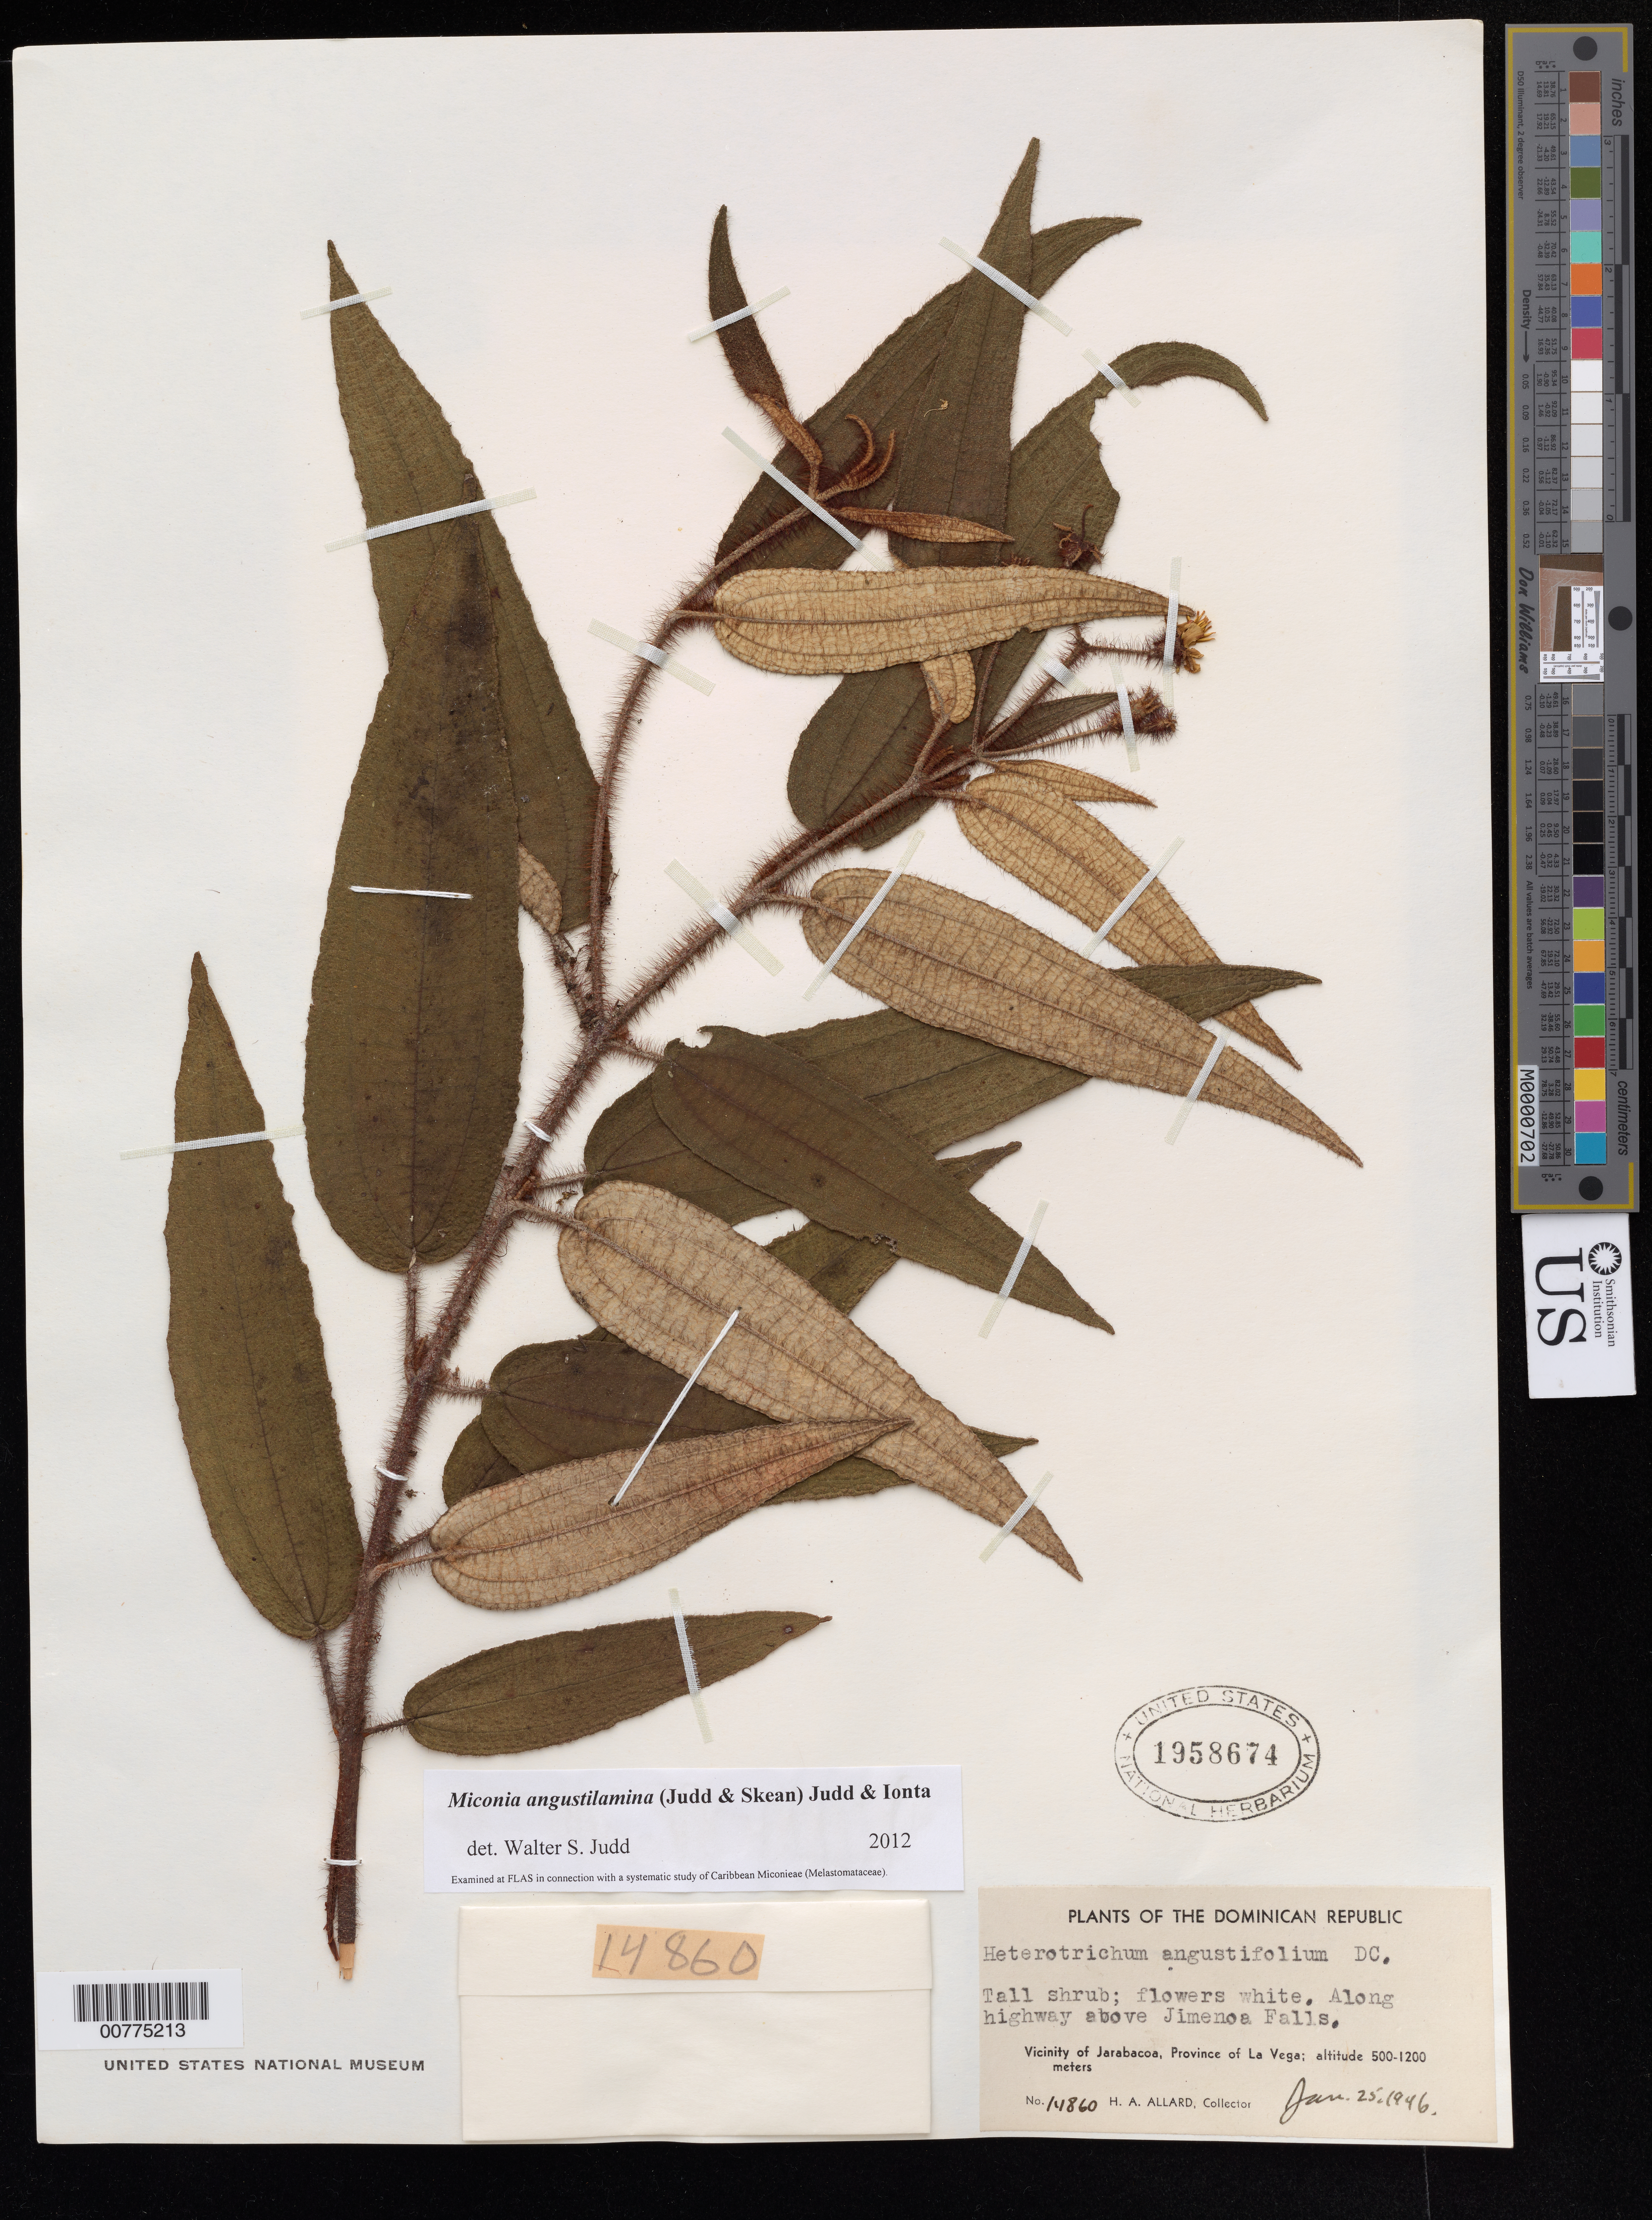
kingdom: Plantae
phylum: Tracheophyta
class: Magnoliopsida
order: Myrtales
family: Melastomataceae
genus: Miconia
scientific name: Miconia angustilamina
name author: (Judd & Skean) Judd & Ionta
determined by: Judd, Walter S.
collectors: H. A. Allard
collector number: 14860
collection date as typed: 25 Jan 1946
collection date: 1946-01-25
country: Dominican Republic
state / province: La Vega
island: Hispaniola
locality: Vicinity of Jarabacoa, along highway above Jimenoa Falls.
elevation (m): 500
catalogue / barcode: US 1958674